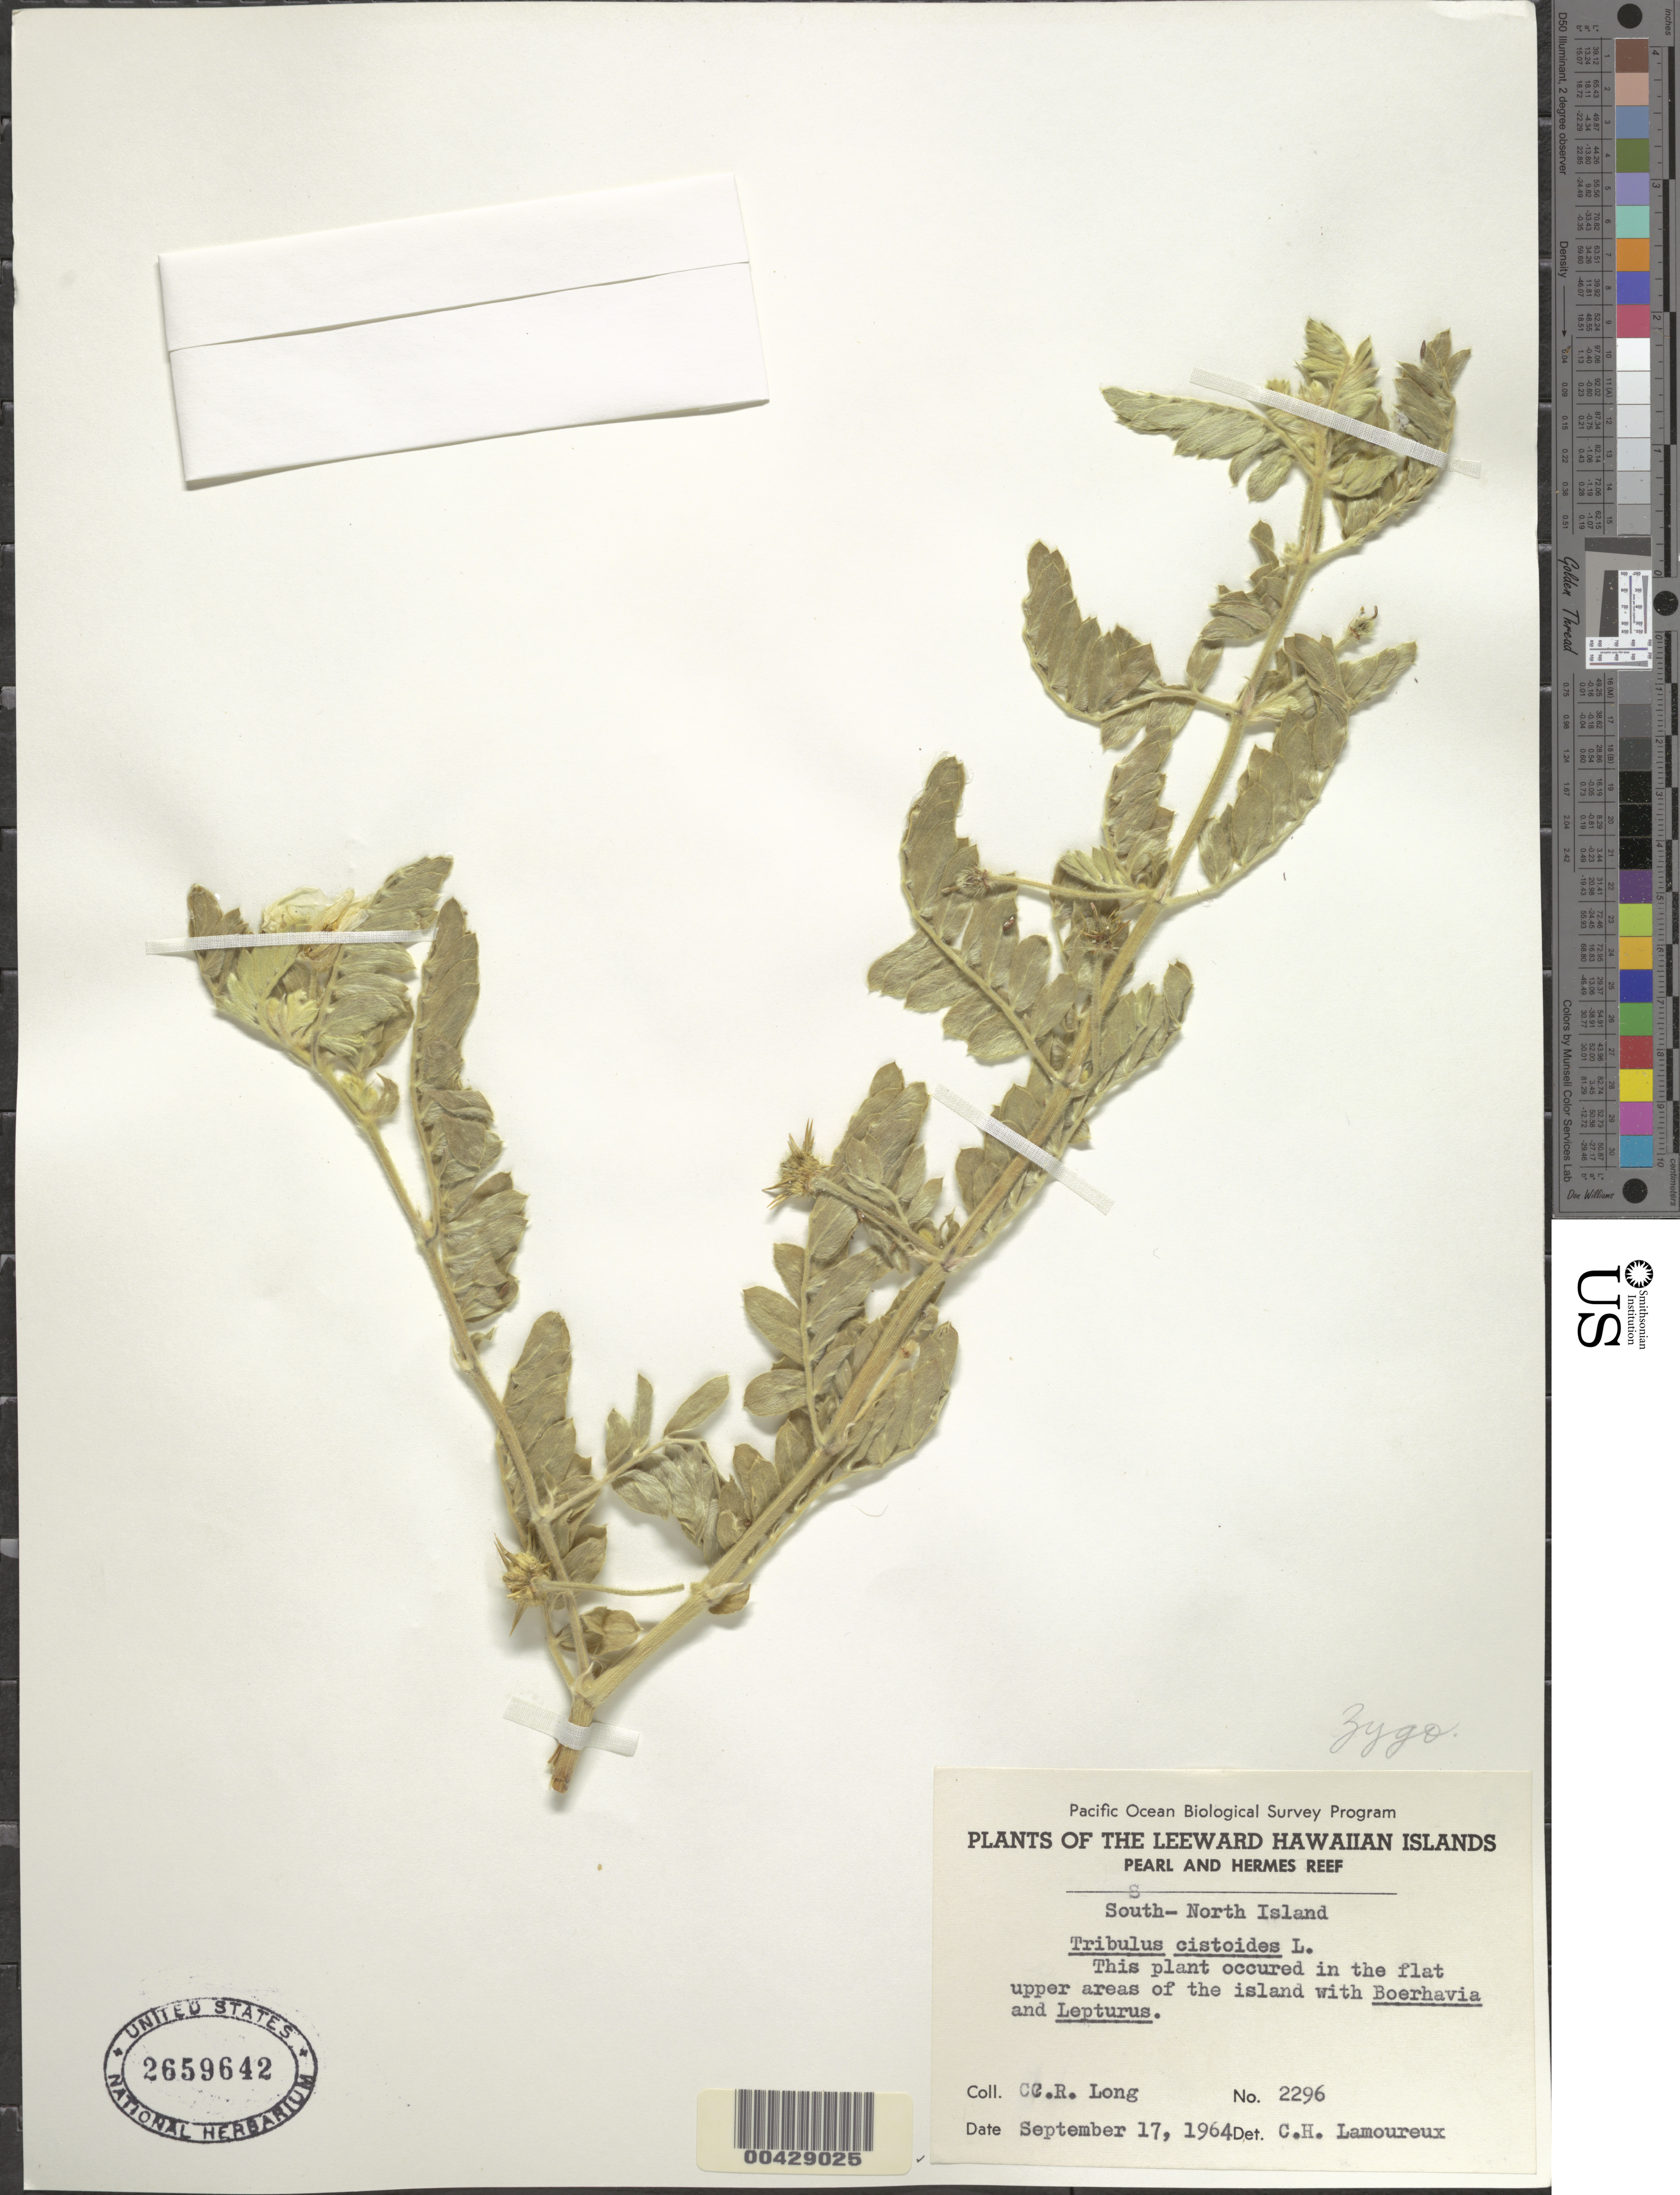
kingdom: Plantae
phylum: Tracheophyta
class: Magnoliopsida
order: Zygophyllales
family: Zygophyllaceae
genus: Tribulus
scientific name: Tribulus cistoides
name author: L.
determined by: Lamoureux, C. H.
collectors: C. Long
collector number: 2296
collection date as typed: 17 Sep 1964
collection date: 1964-09-17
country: United States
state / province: Hawaii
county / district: Honolulu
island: Pearl and Hermes Atoll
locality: North Islet, south, flat upper areas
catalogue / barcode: US 2659642